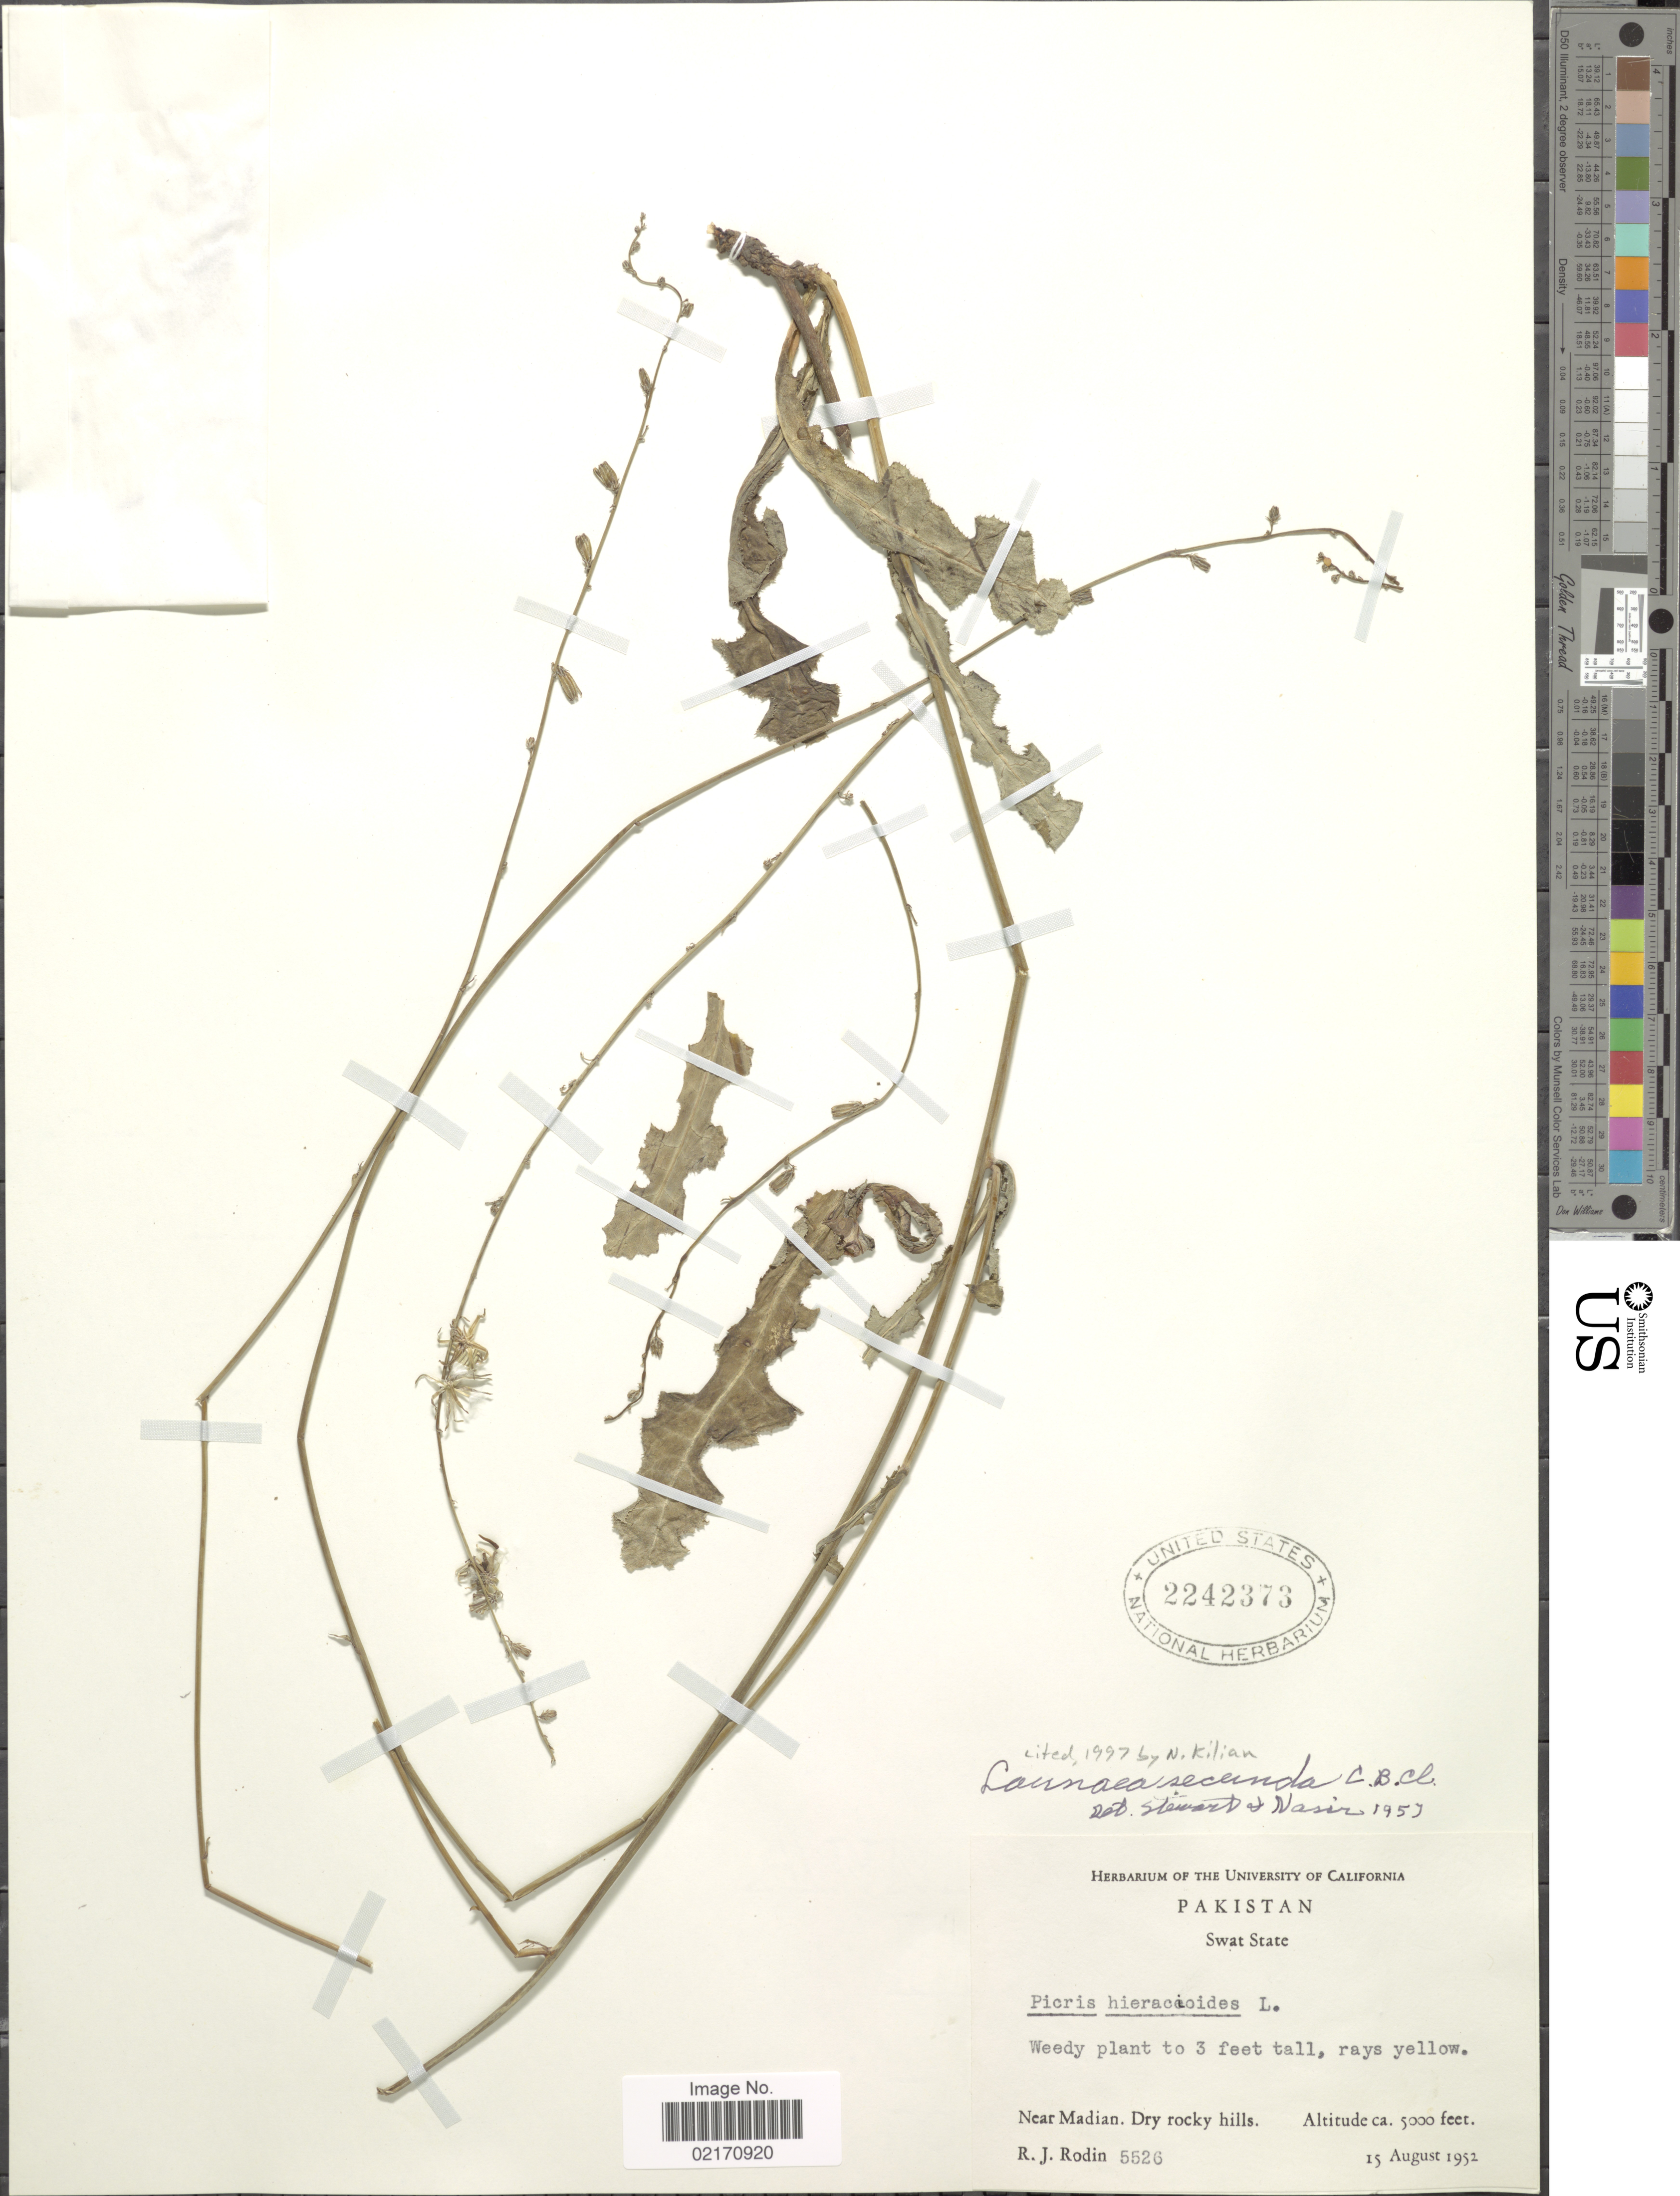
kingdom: Plantae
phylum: Tracheophyta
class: Magnoliopsida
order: Asterales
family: Asteraceae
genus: Launaea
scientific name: Launaea secunda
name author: (C.B. Clarke) Hook. f.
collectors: R. J. Rodin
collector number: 5526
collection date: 1952-08-15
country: Pakistan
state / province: Khyber Pakhtunkhwa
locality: Swat State, near Madian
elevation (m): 1524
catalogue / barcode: US 2242373